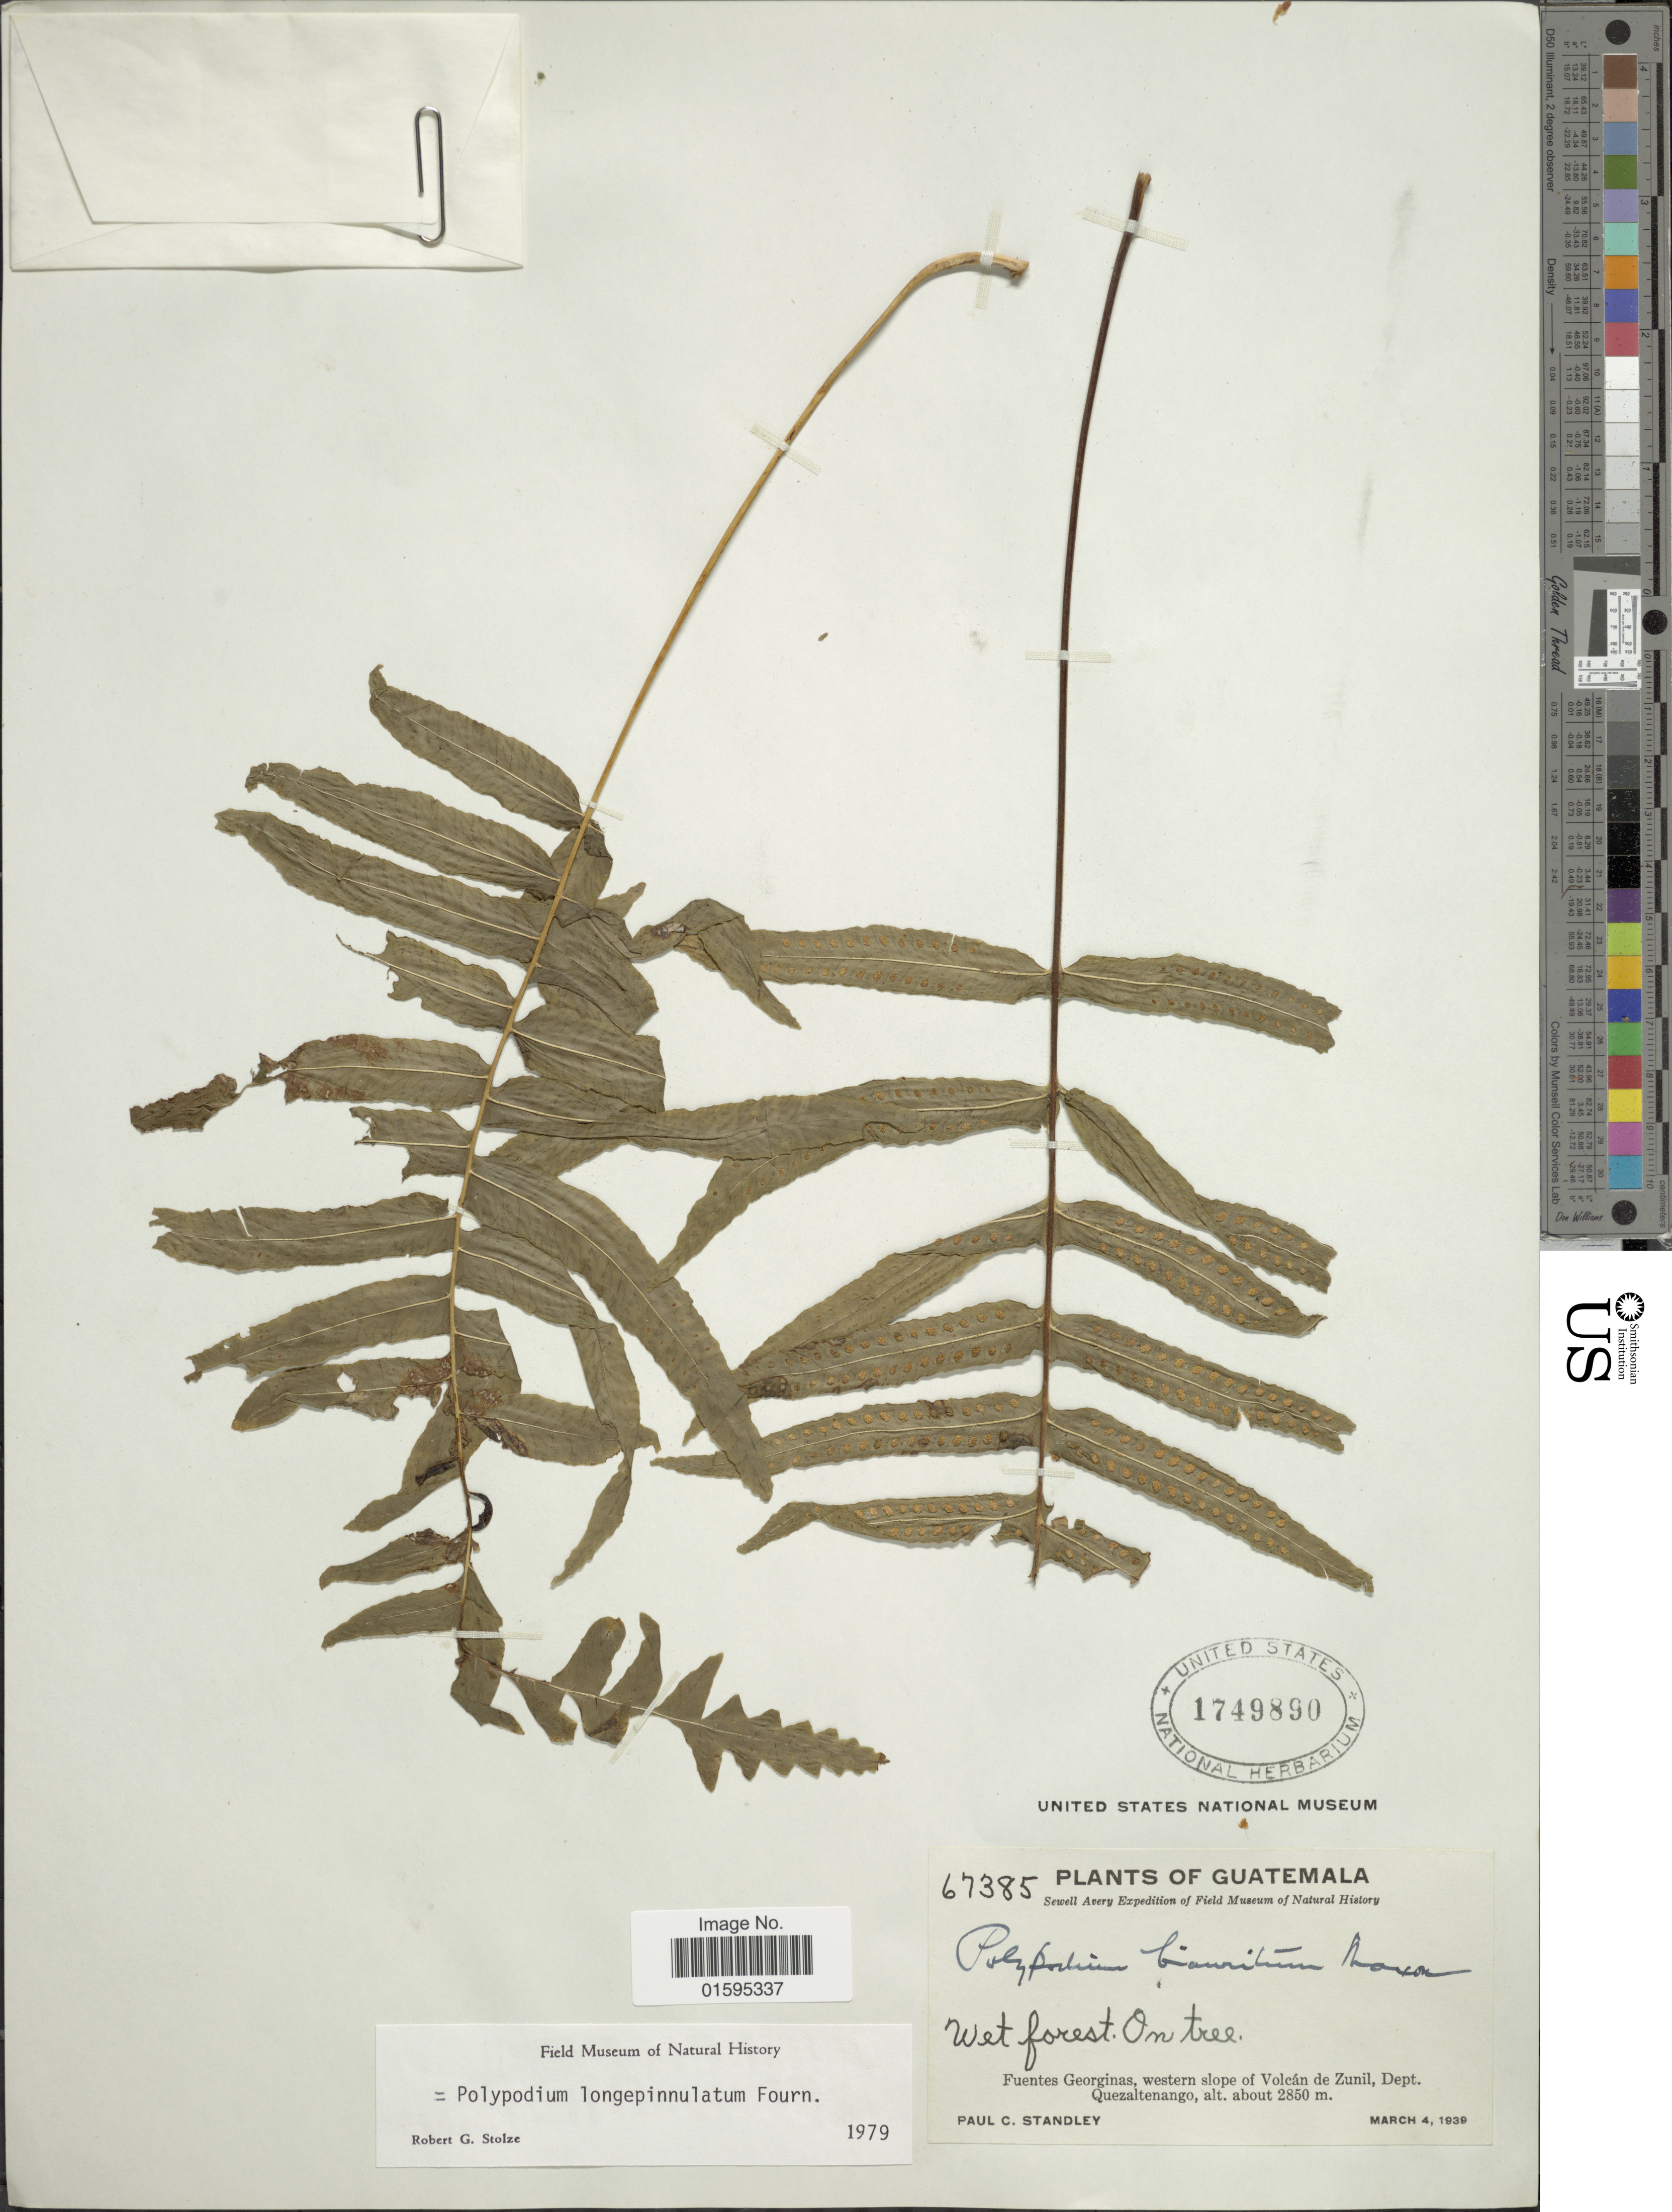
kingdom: Plantae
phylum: Tracheophyta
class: Polypodiopsida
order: Polypodiales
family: Polypodiaceae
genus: Polypodium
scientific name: Polypodium longepinnulatum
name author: E. Fourn.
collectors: P. C. Standley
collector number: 67385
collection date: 1939-03-04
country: Guatemala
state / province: Quetzaltenango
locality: Fuentes Georginas, western slope of Volcán de Zunil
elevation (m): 2850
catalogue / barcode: US 1749890